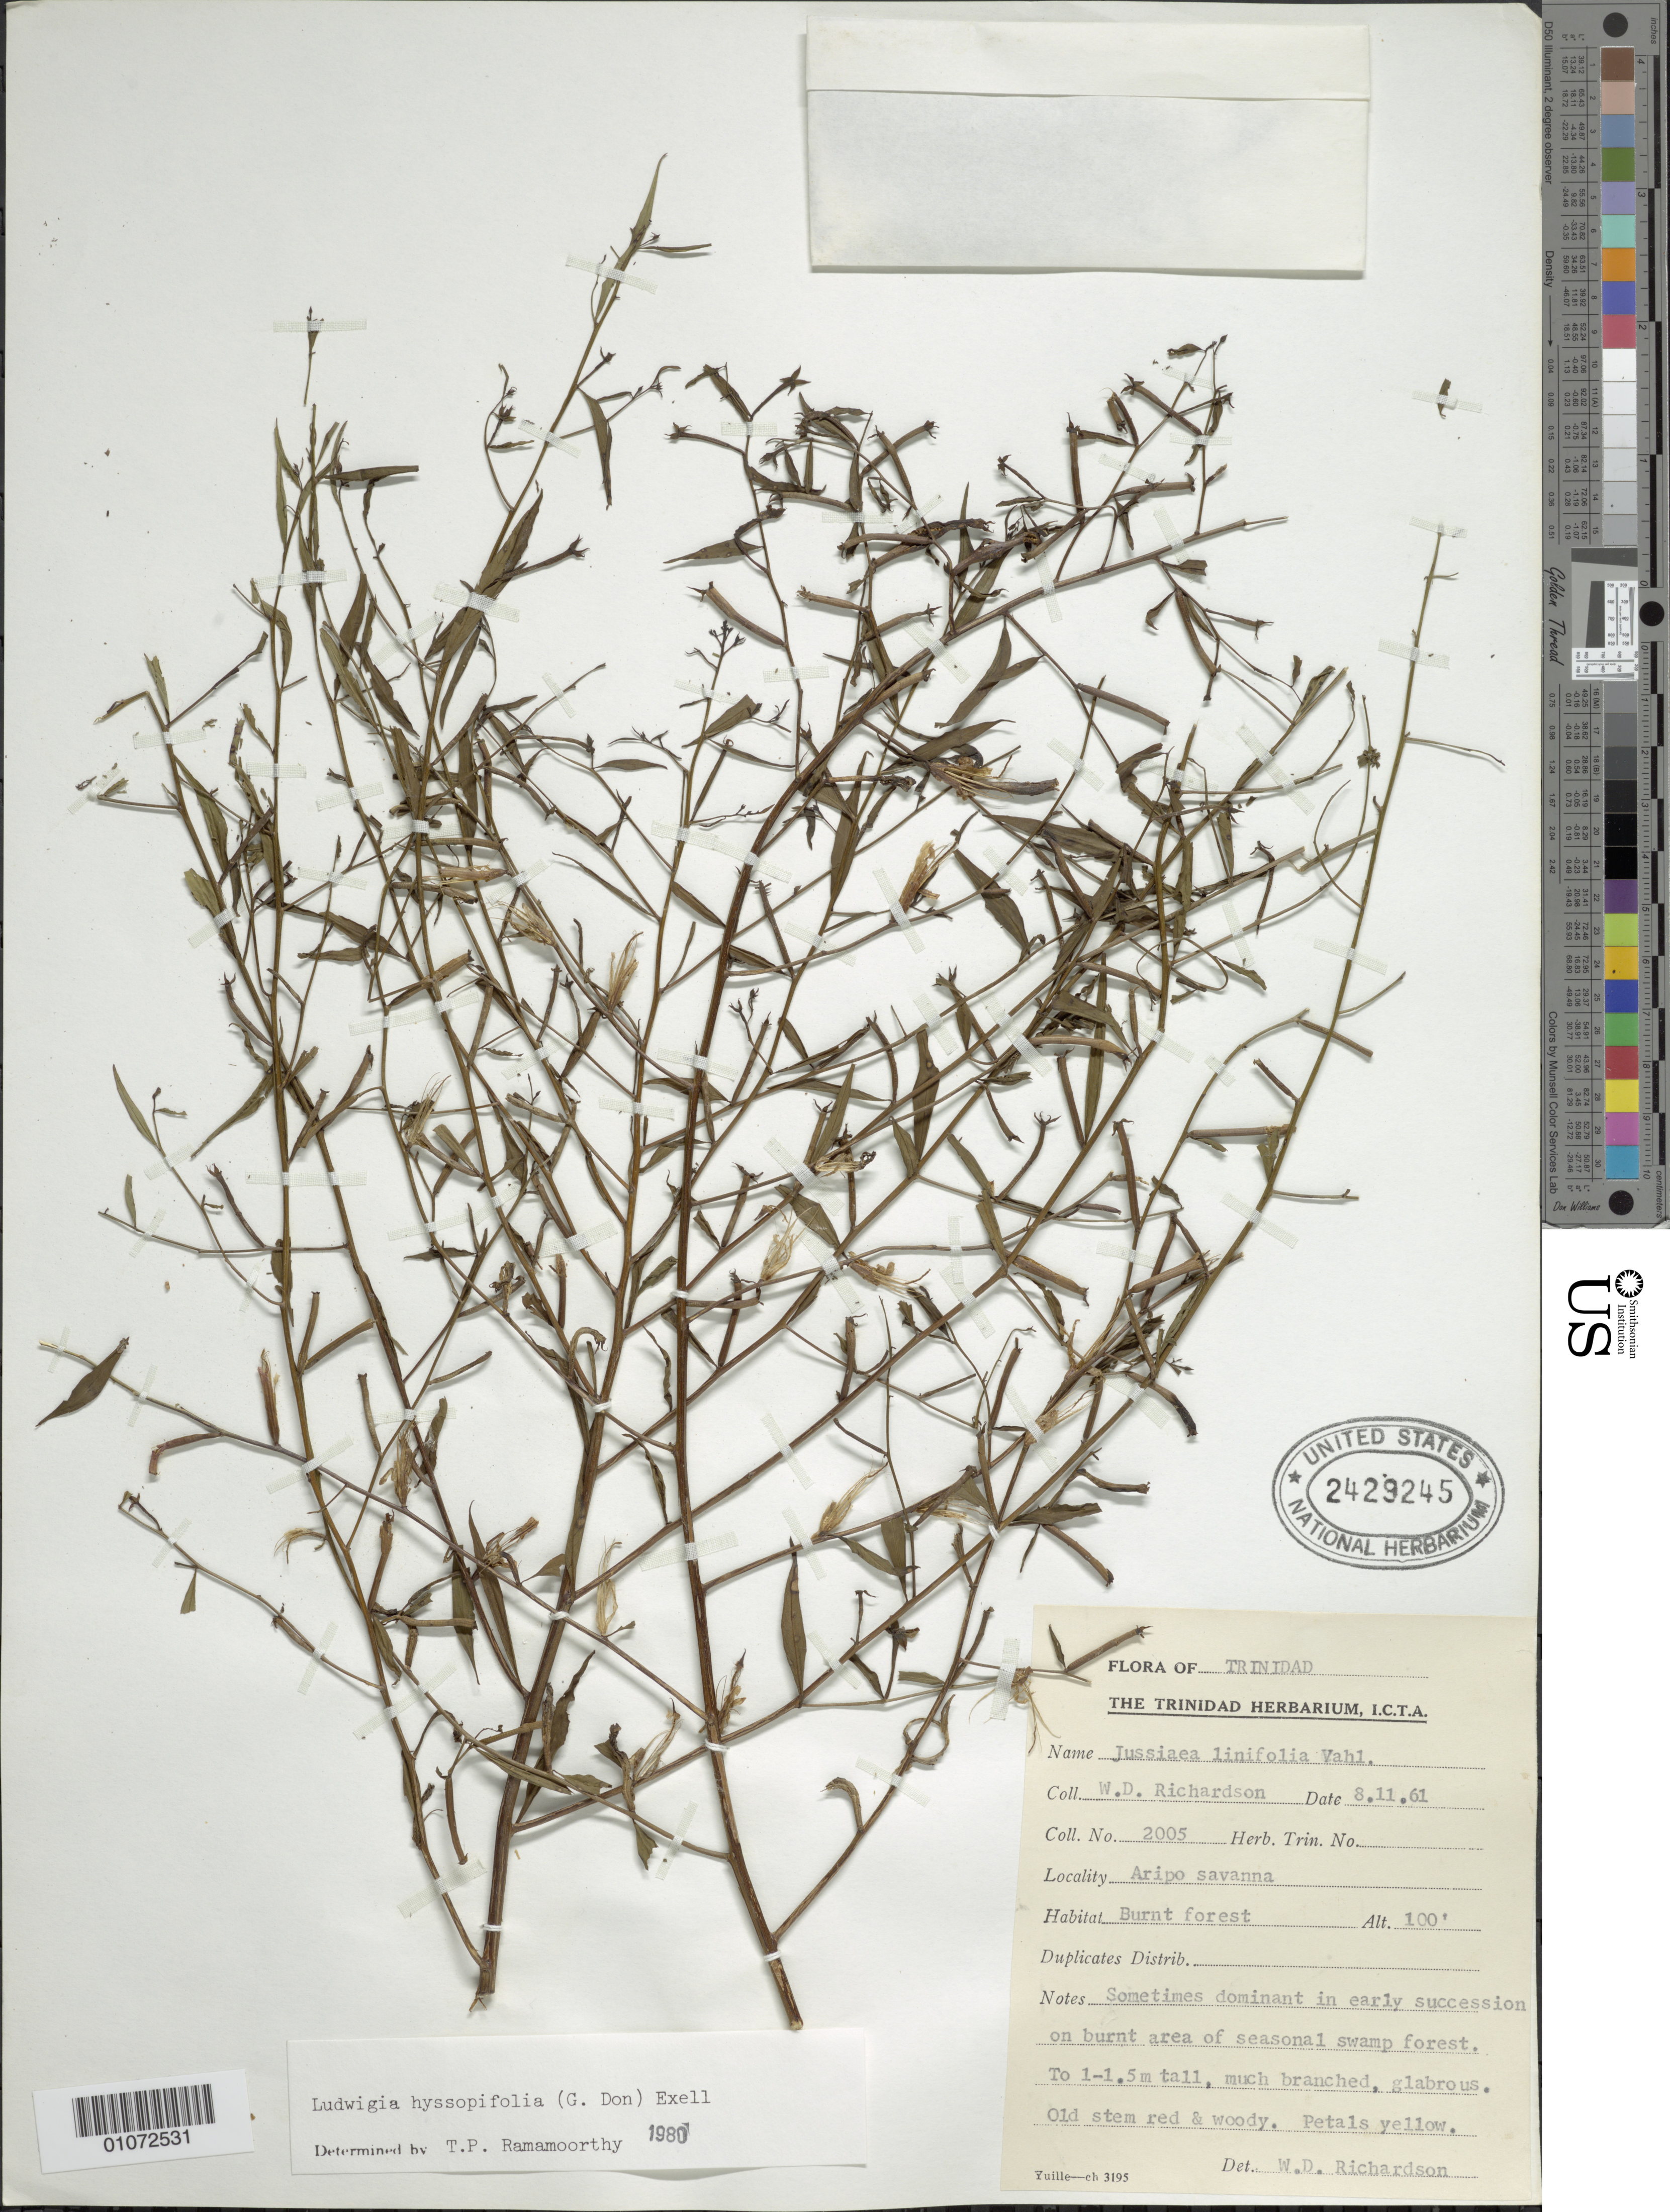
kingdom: Plantae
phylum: Tracheophyta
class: Magnoliopsida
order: Myrtales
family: Onagraceae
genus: Ludwigia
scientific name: Ludwigia hyssopifolia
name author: (G. Don) Exell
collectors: W. D. Richardson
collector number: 2005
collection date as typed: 11 Aug 1961 or 08 Nov 1961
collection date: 1961-08-11 or 1961-11-08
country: Trinidad and Tobago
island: Trinidad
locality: Aripo savanna, burnt forest.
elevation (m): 30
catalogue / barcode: US 2429245